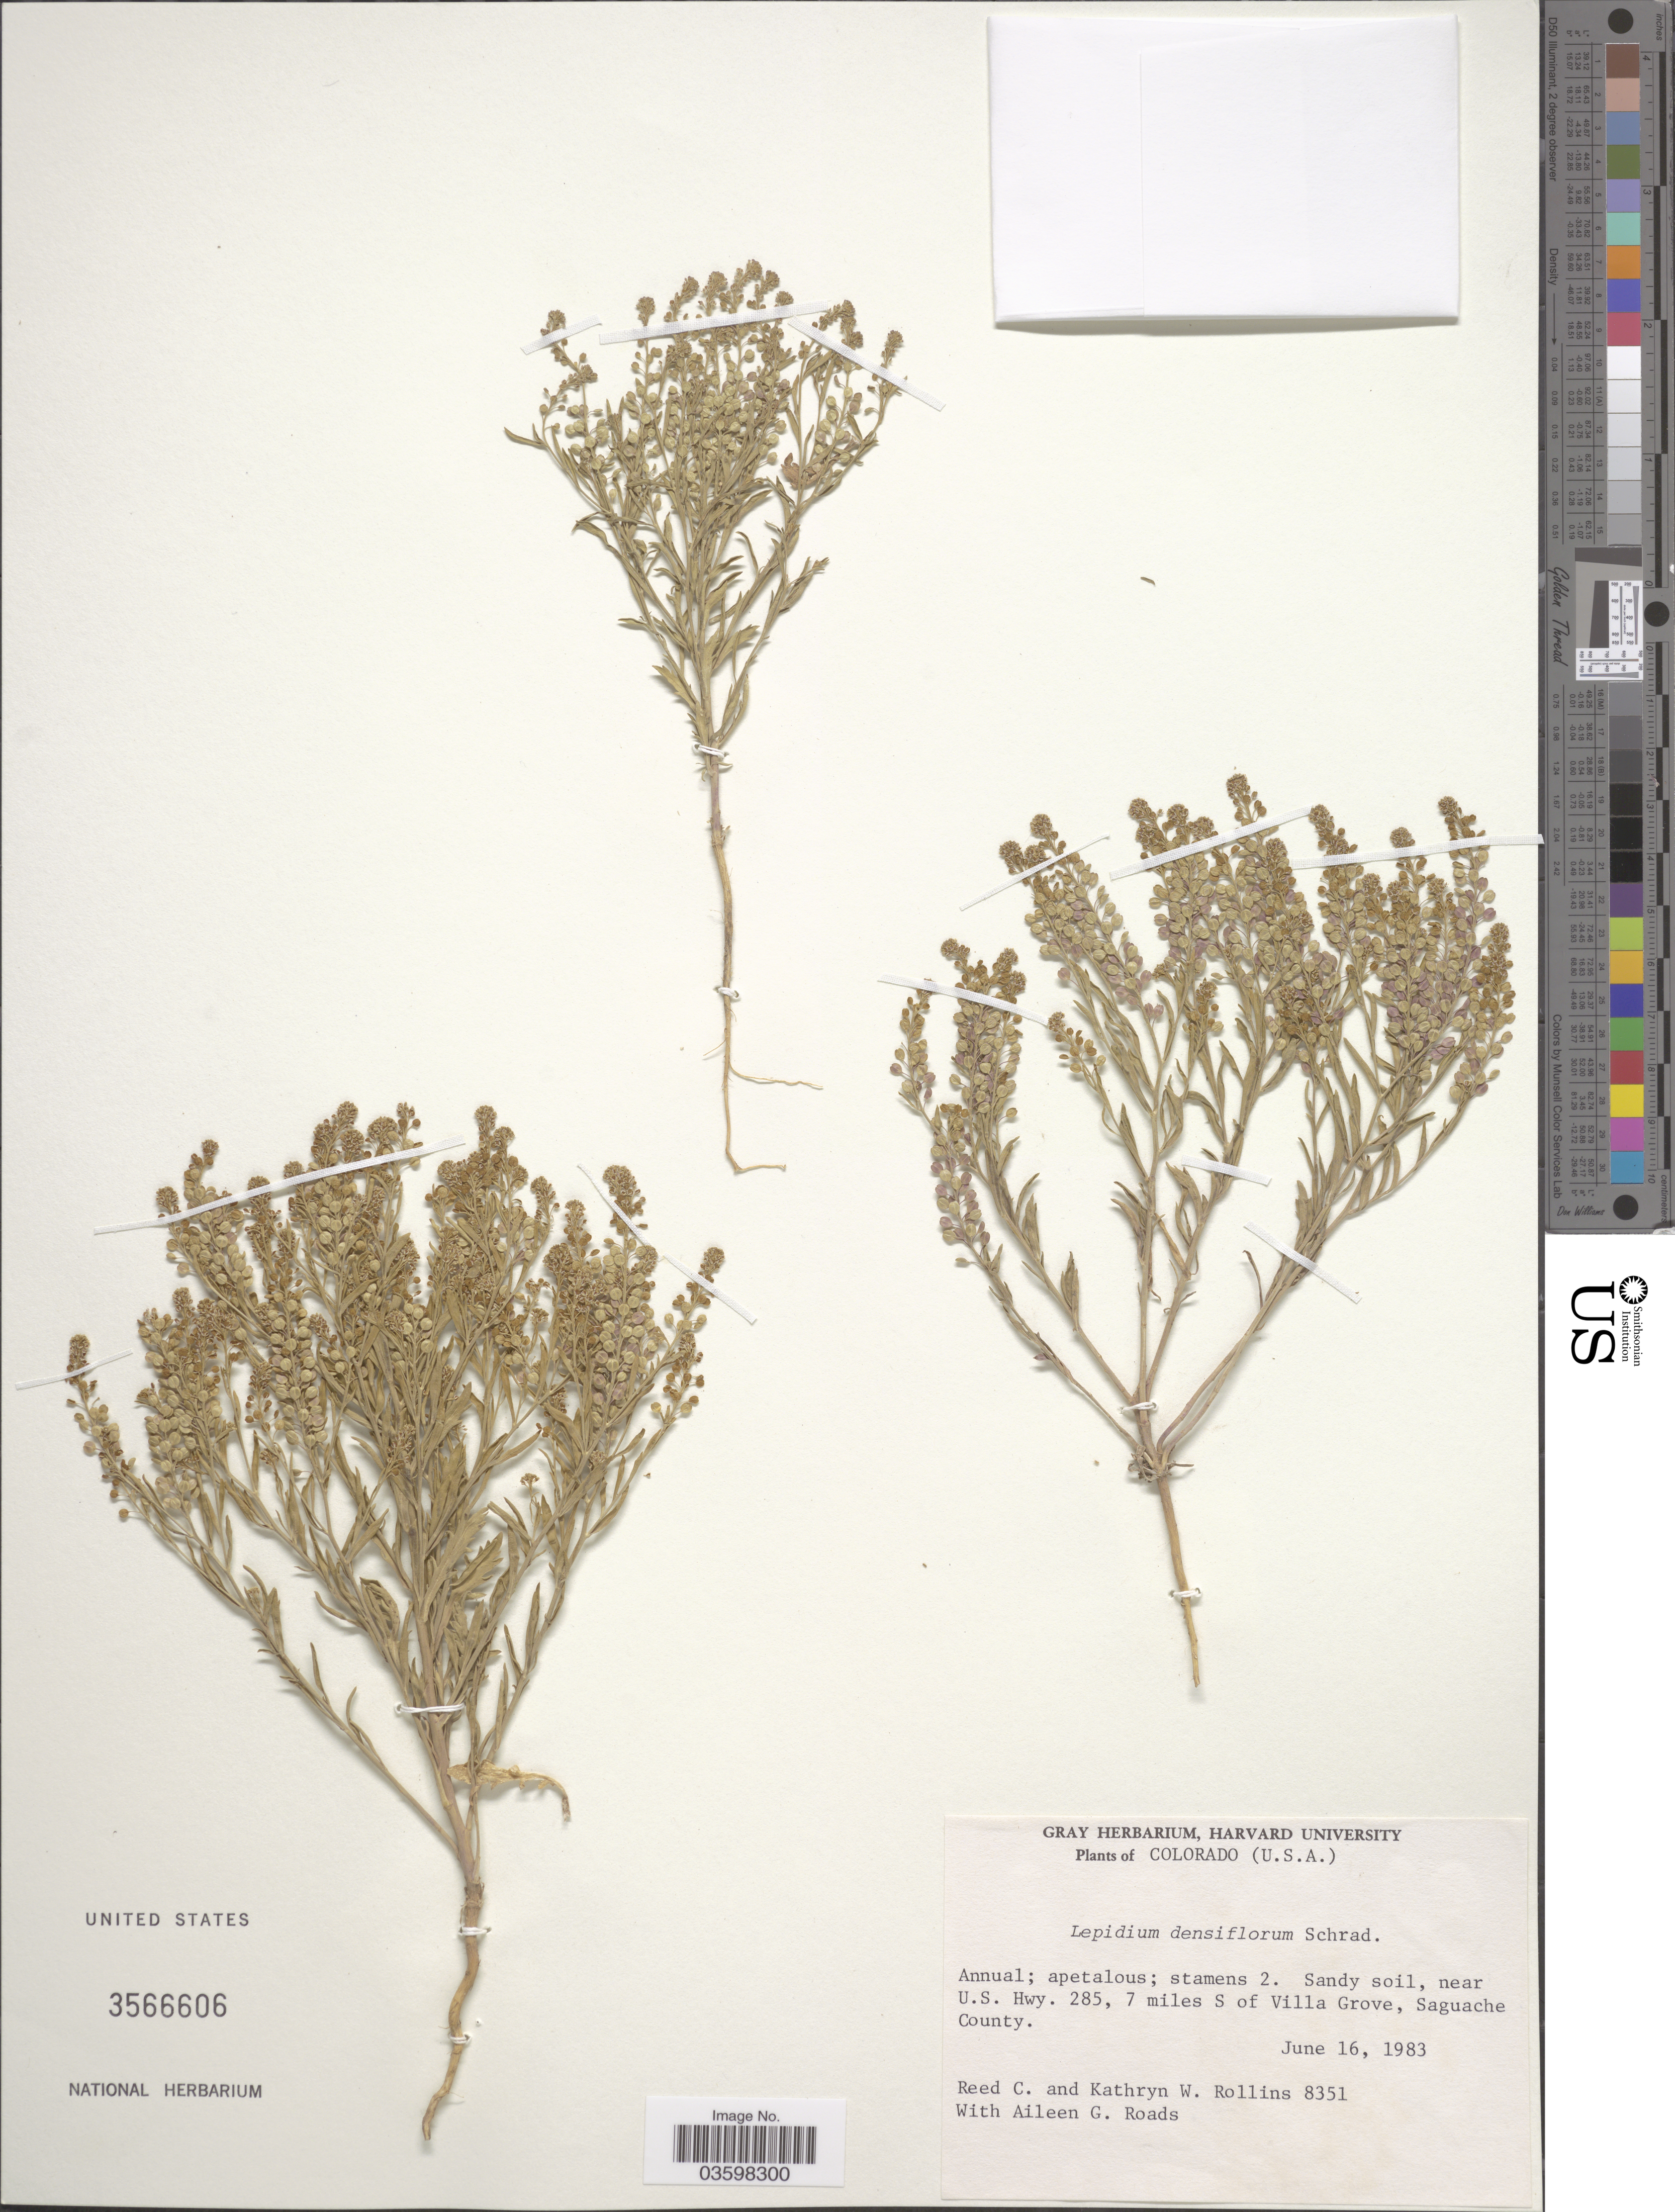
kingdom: Plantae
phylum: Tracheophyta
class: Magnoliopsida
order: Brassicales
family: Brassicaceae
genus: Lepidium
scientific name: Lepidium densiflorum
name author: Schrad.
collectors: R. C. Rollins, K. W. Rollins & A. Roads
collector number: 8351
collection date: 1983-06-16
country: United States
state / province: Colorado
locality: Near U.S. Hwy. 285, 7 miles S of Villa Grove, Saguache County.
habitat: sandy soil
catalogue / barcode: US 3566606